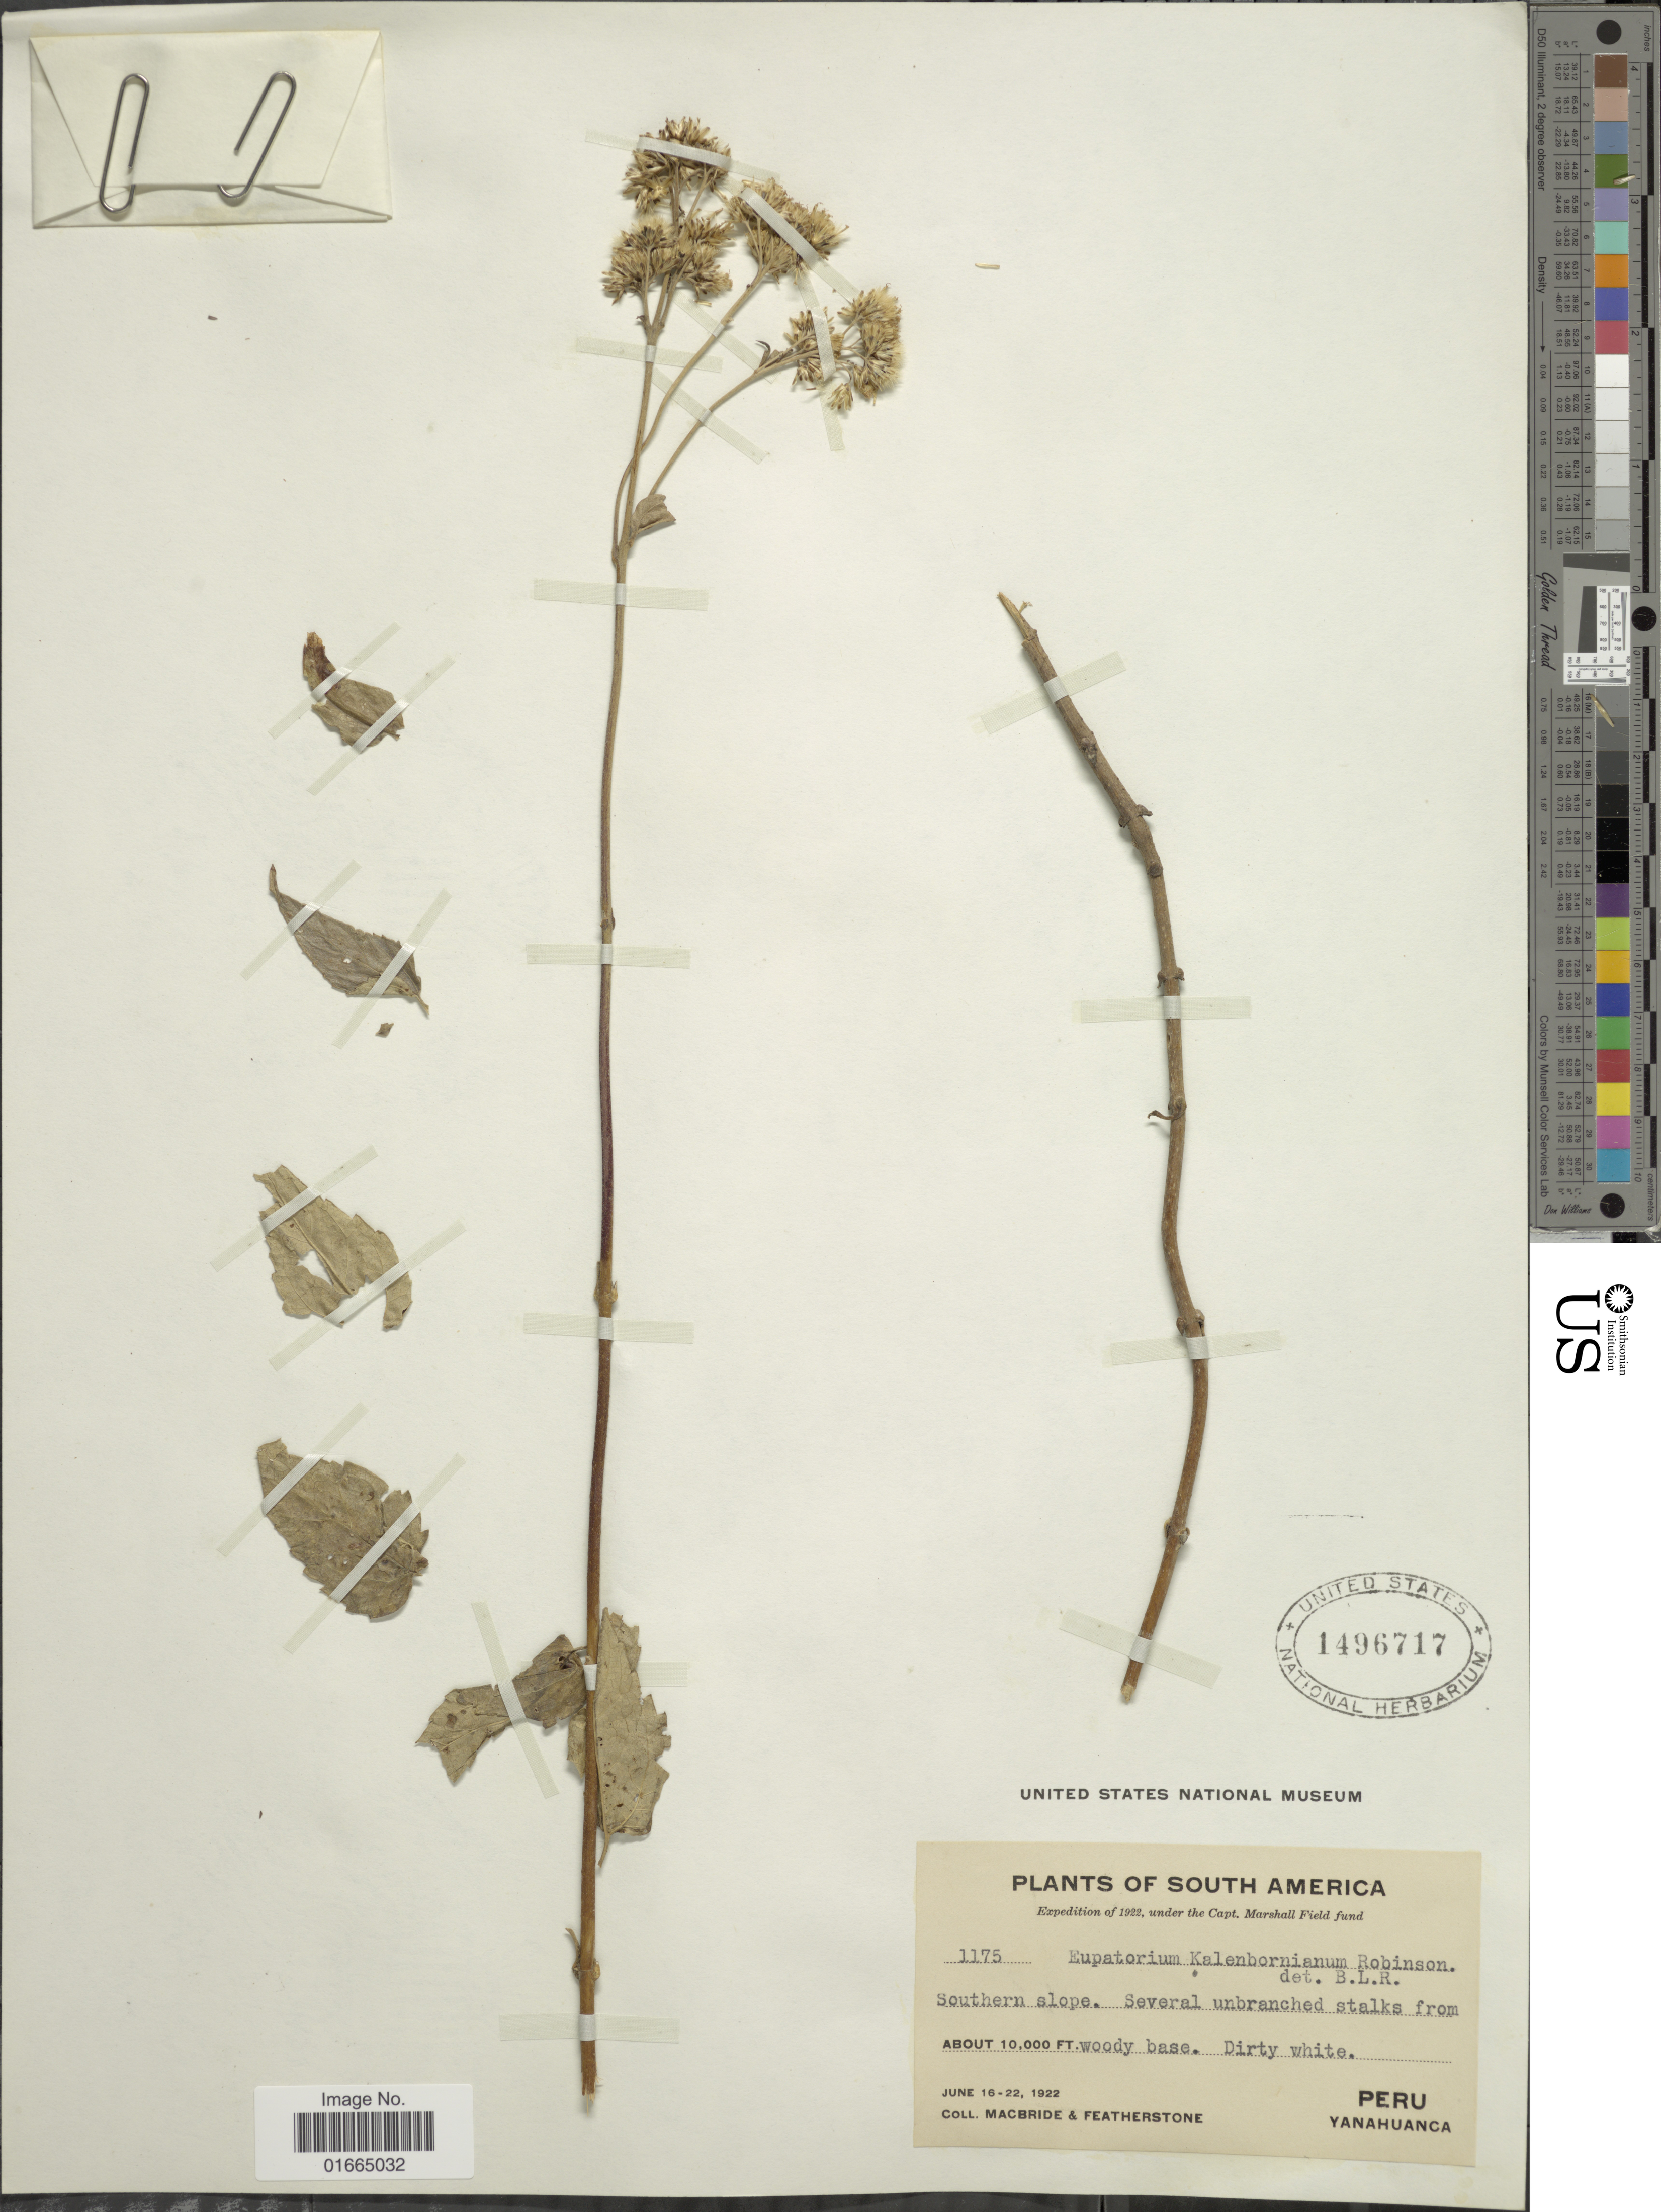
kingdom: Plantae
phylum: Tracheophyta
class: Magnoliopsida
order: Asterales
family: Asteraceae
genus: Cronquistianthus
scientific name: Cronquistianthus kalenbornianus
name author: (B.L. Rob.) R.M. King & H. Rob.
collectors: Macbride, -- & -. Featherstone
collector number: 1175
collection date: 1922-06-16/1922-06-22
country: Peru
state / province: La Libertad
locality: Yanahuanca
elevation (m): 3048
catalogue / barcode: US 1496717